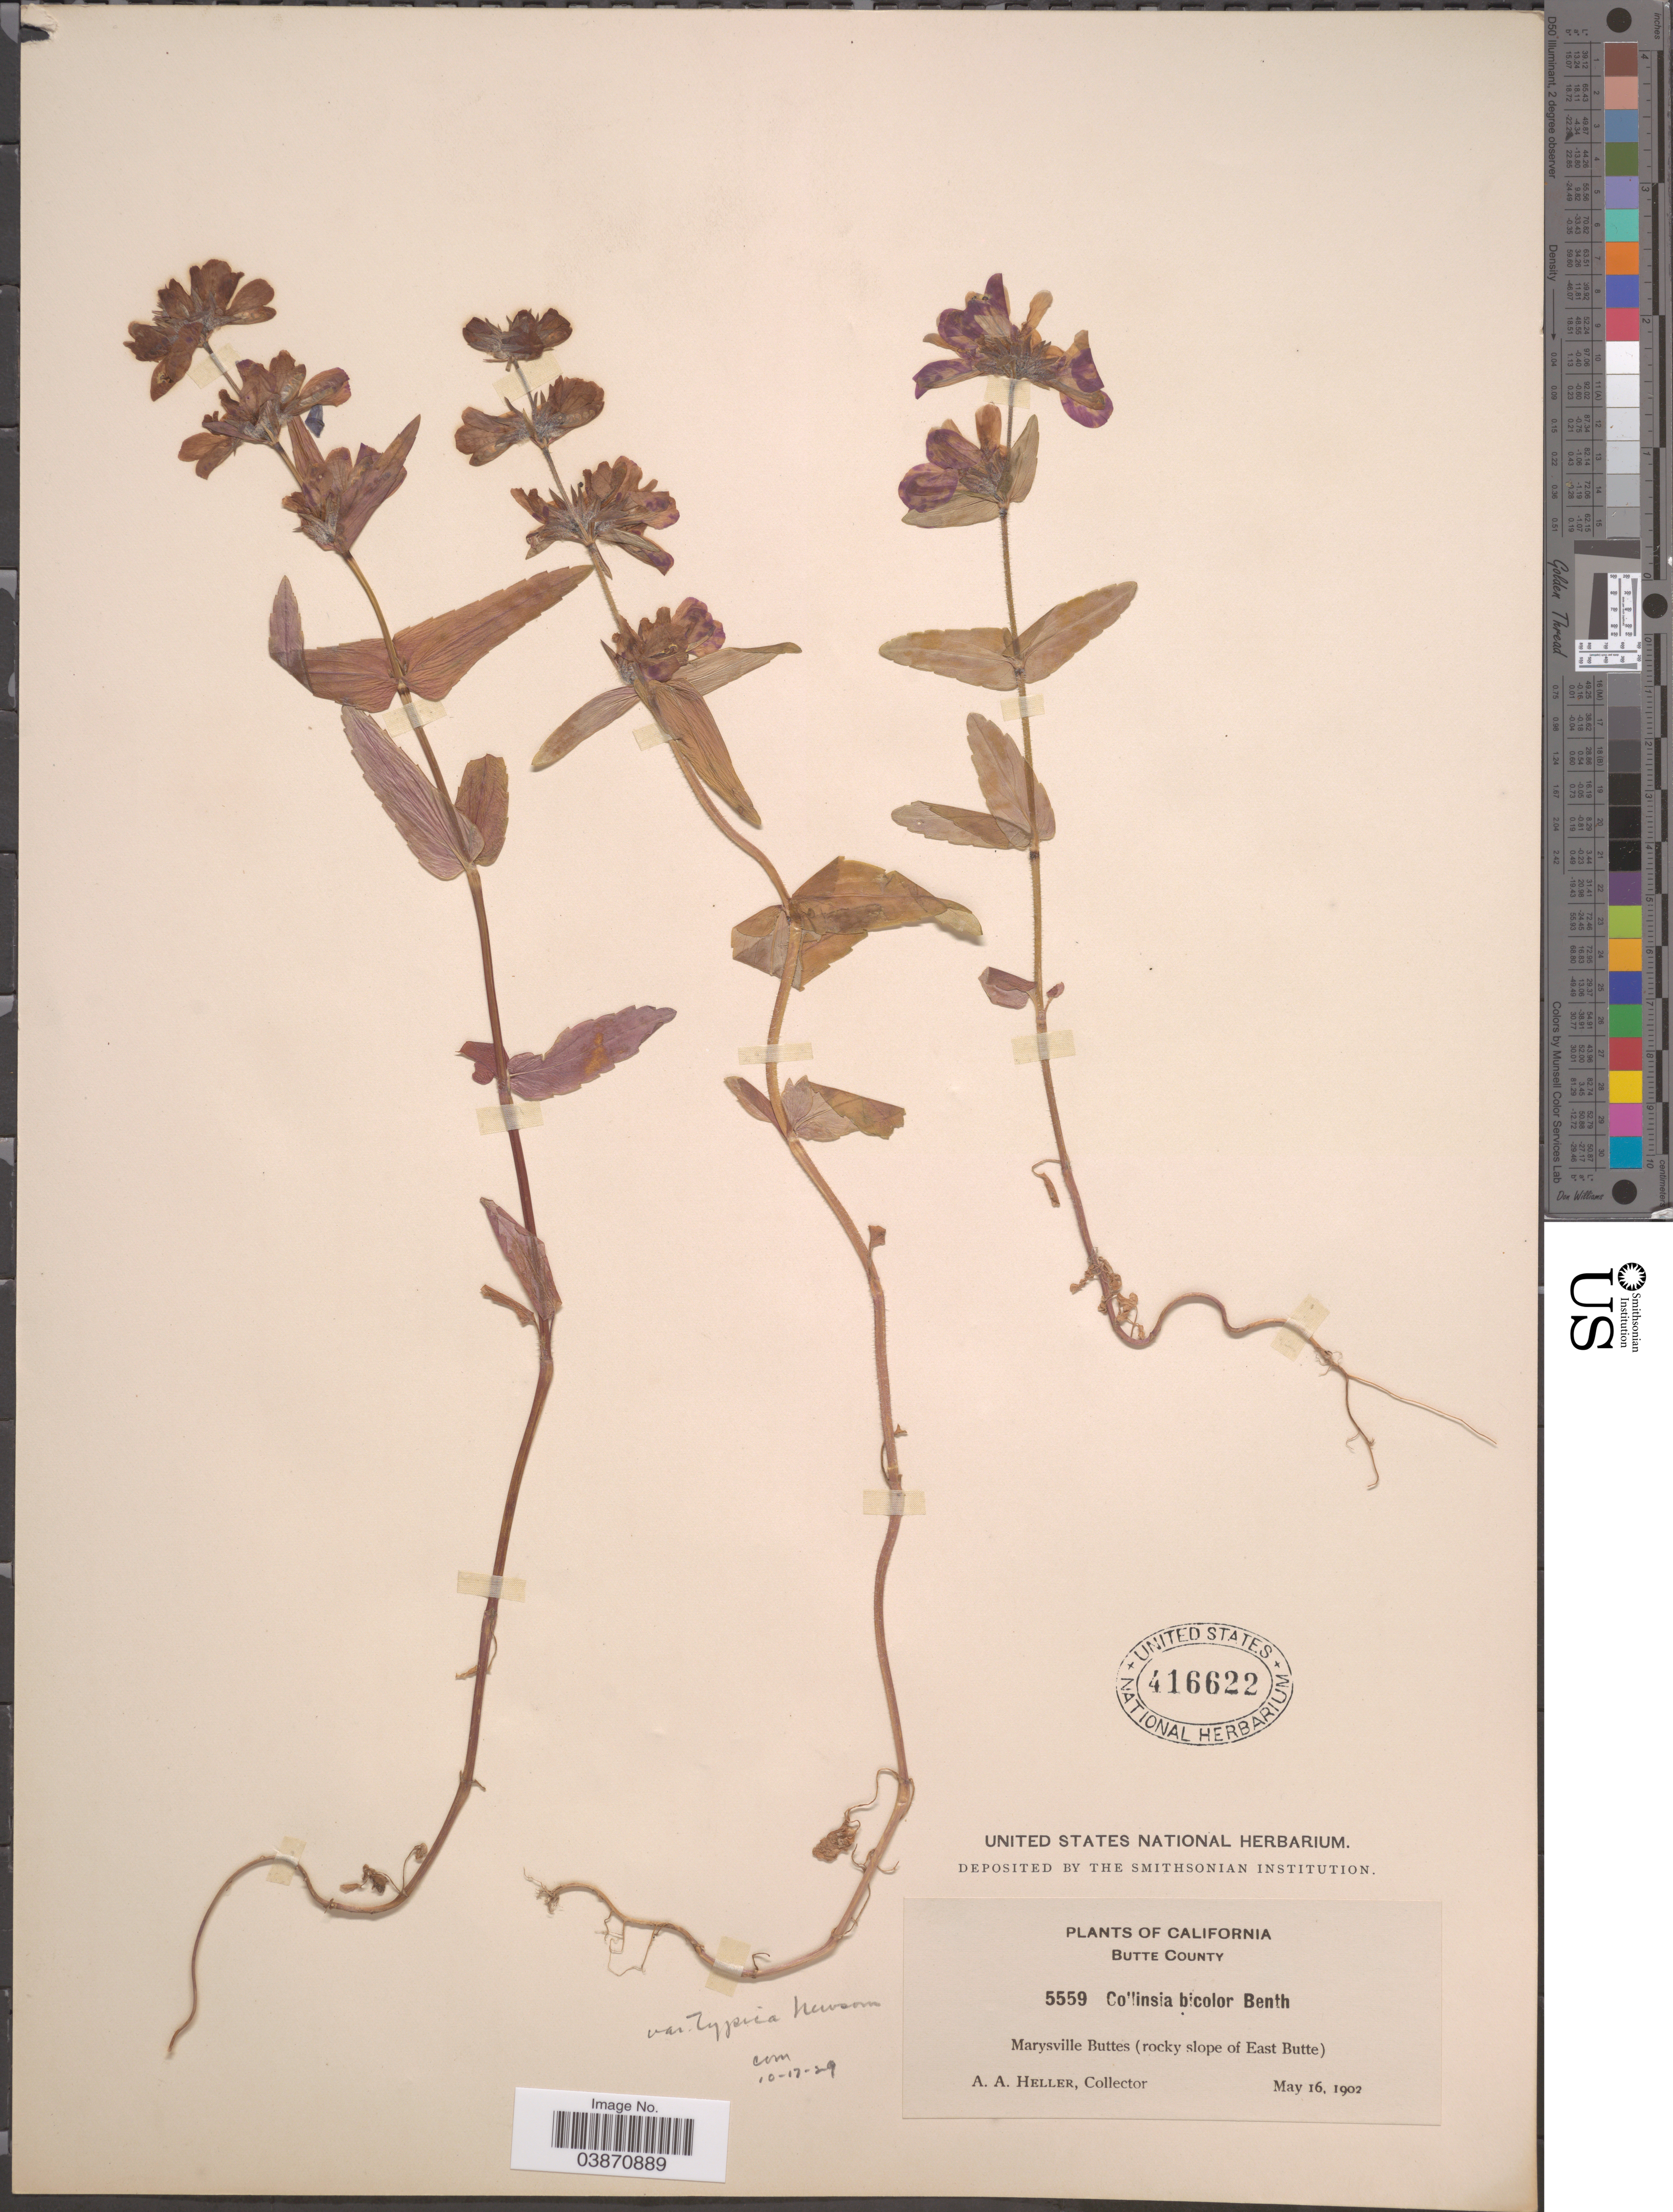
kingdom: Plantae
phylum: Tracheophyta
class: Magnoliopsida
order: Lamiales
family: Plantaginaceae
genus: Collinsia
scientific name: Collinsia bicolor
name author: Raf.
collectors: A. A. Heller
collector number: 5559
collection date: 1902-05-16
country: United States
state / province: California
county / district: Butte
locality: Butte County. Marysville Buttes (rocky slope of East Butte).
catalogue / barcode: US 416622